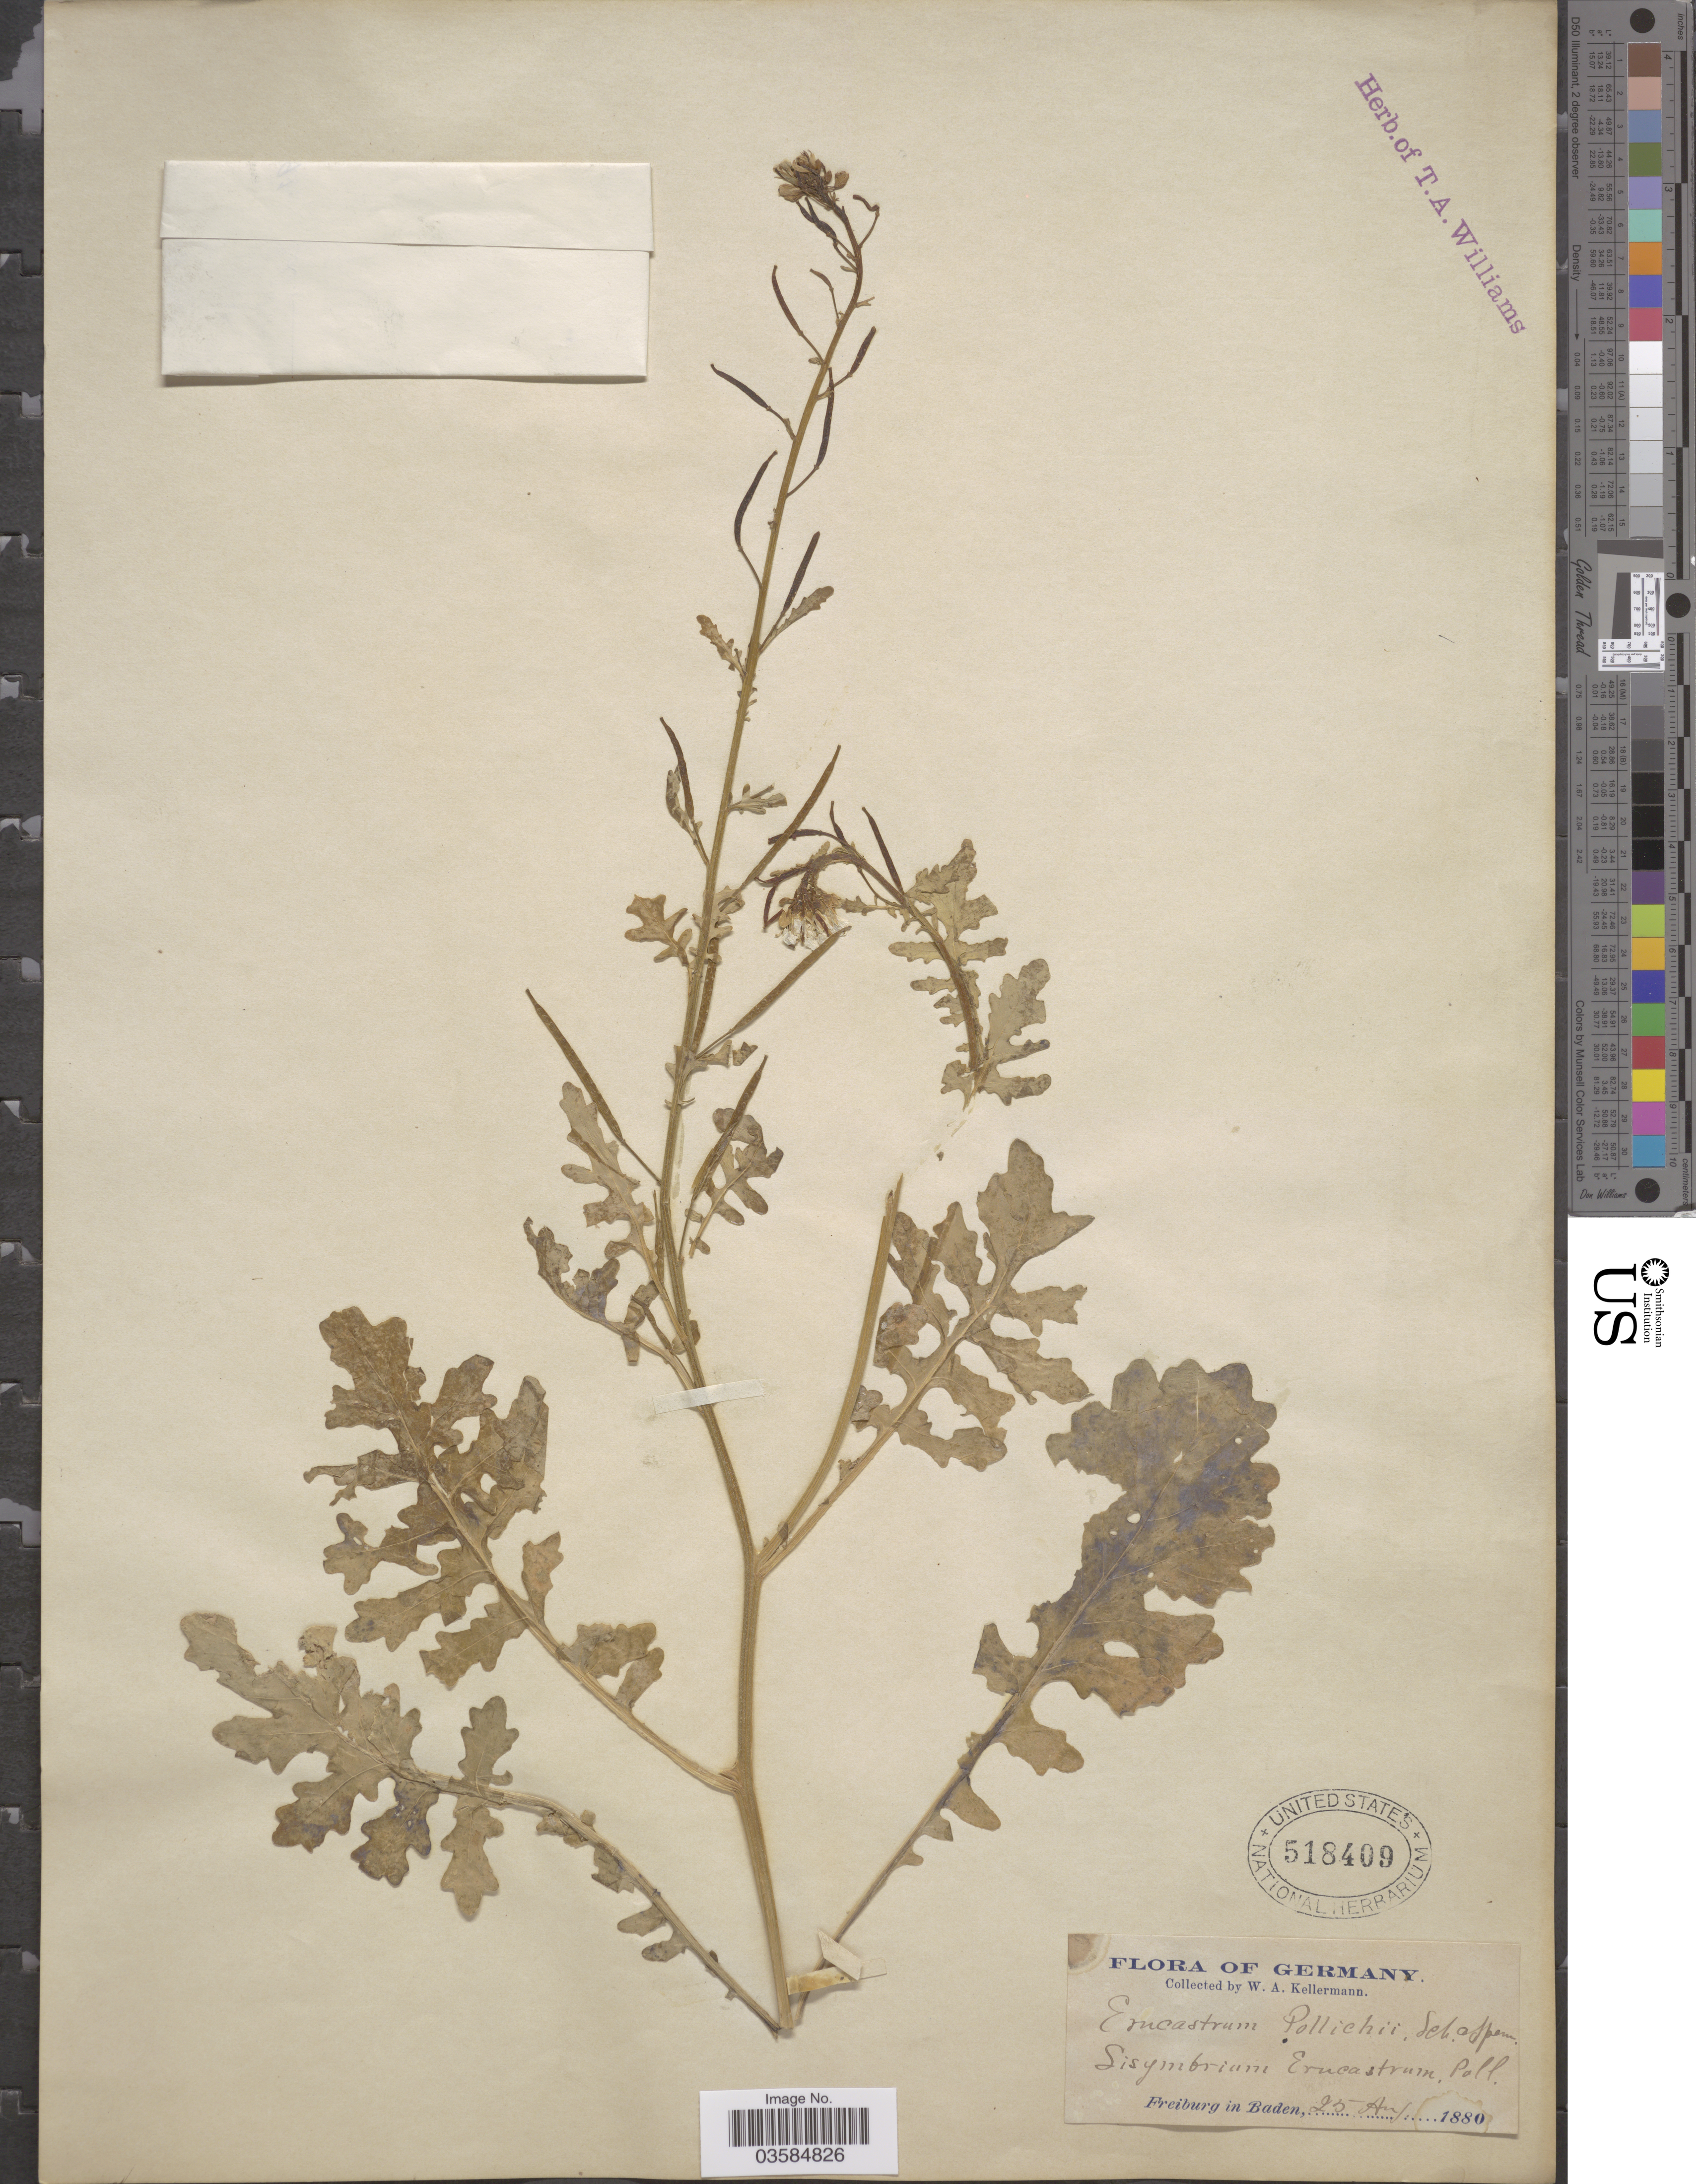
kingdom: Plantae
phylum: Tracheophyta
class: Magnoliopsida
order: Brassicales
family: Brassicaceae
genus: Erucastrum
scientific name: Erucastrum pollichii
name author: Schimp. & Spenn.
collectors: W. Kellerman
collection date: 1880-08-25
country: Germany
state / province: Baden-Württemberg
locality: Freiburg in Baden.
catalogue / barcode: US 518409